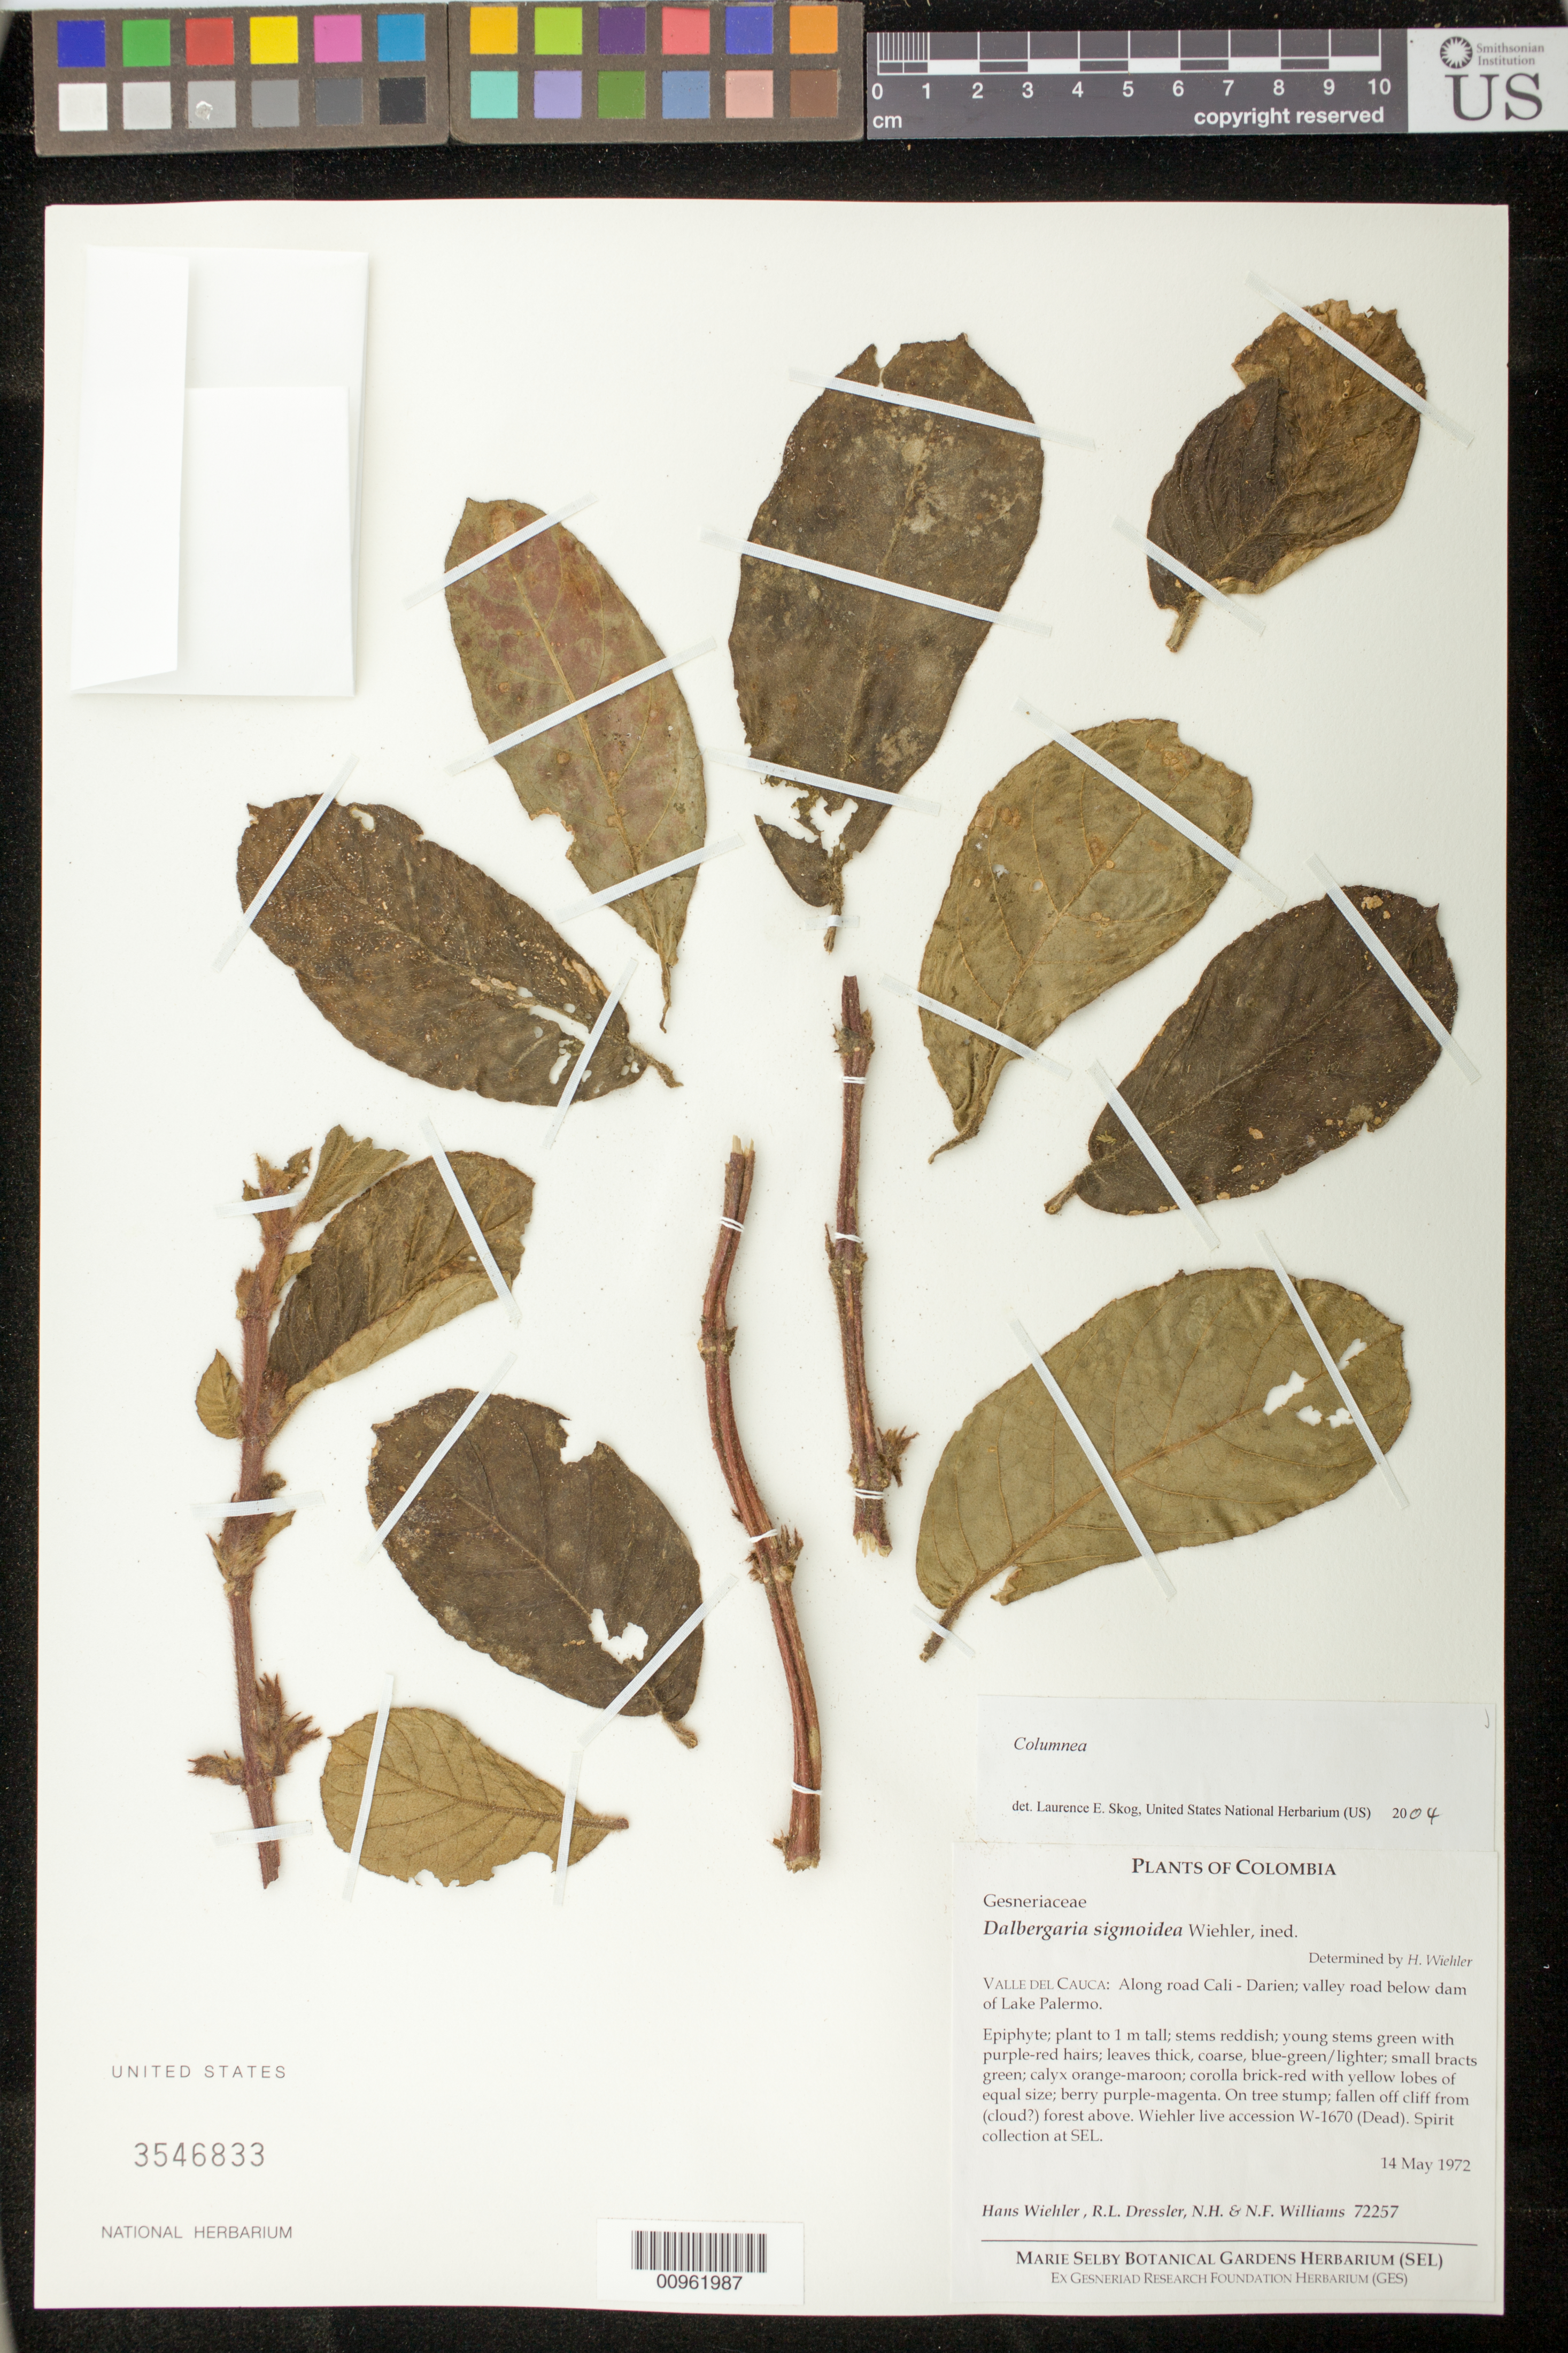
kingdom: Plantae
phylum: Tracheophyta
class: Magnoliopsida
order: Lamiales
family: Gesneriaceae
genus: Columnea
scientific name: Columnea sp.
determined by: Skog, Laurence E.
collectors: H. J. Wiehler, R. Dressler, N. H. Williams & N. Williams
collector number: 72257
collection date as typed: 14 May 1972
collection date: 1972-05-14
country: Colombia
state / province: Valle del Cauca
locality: Valle del Cauca: along road Cali-Darien; valley road below dam of Lake Palermo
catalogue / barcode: US 3546833